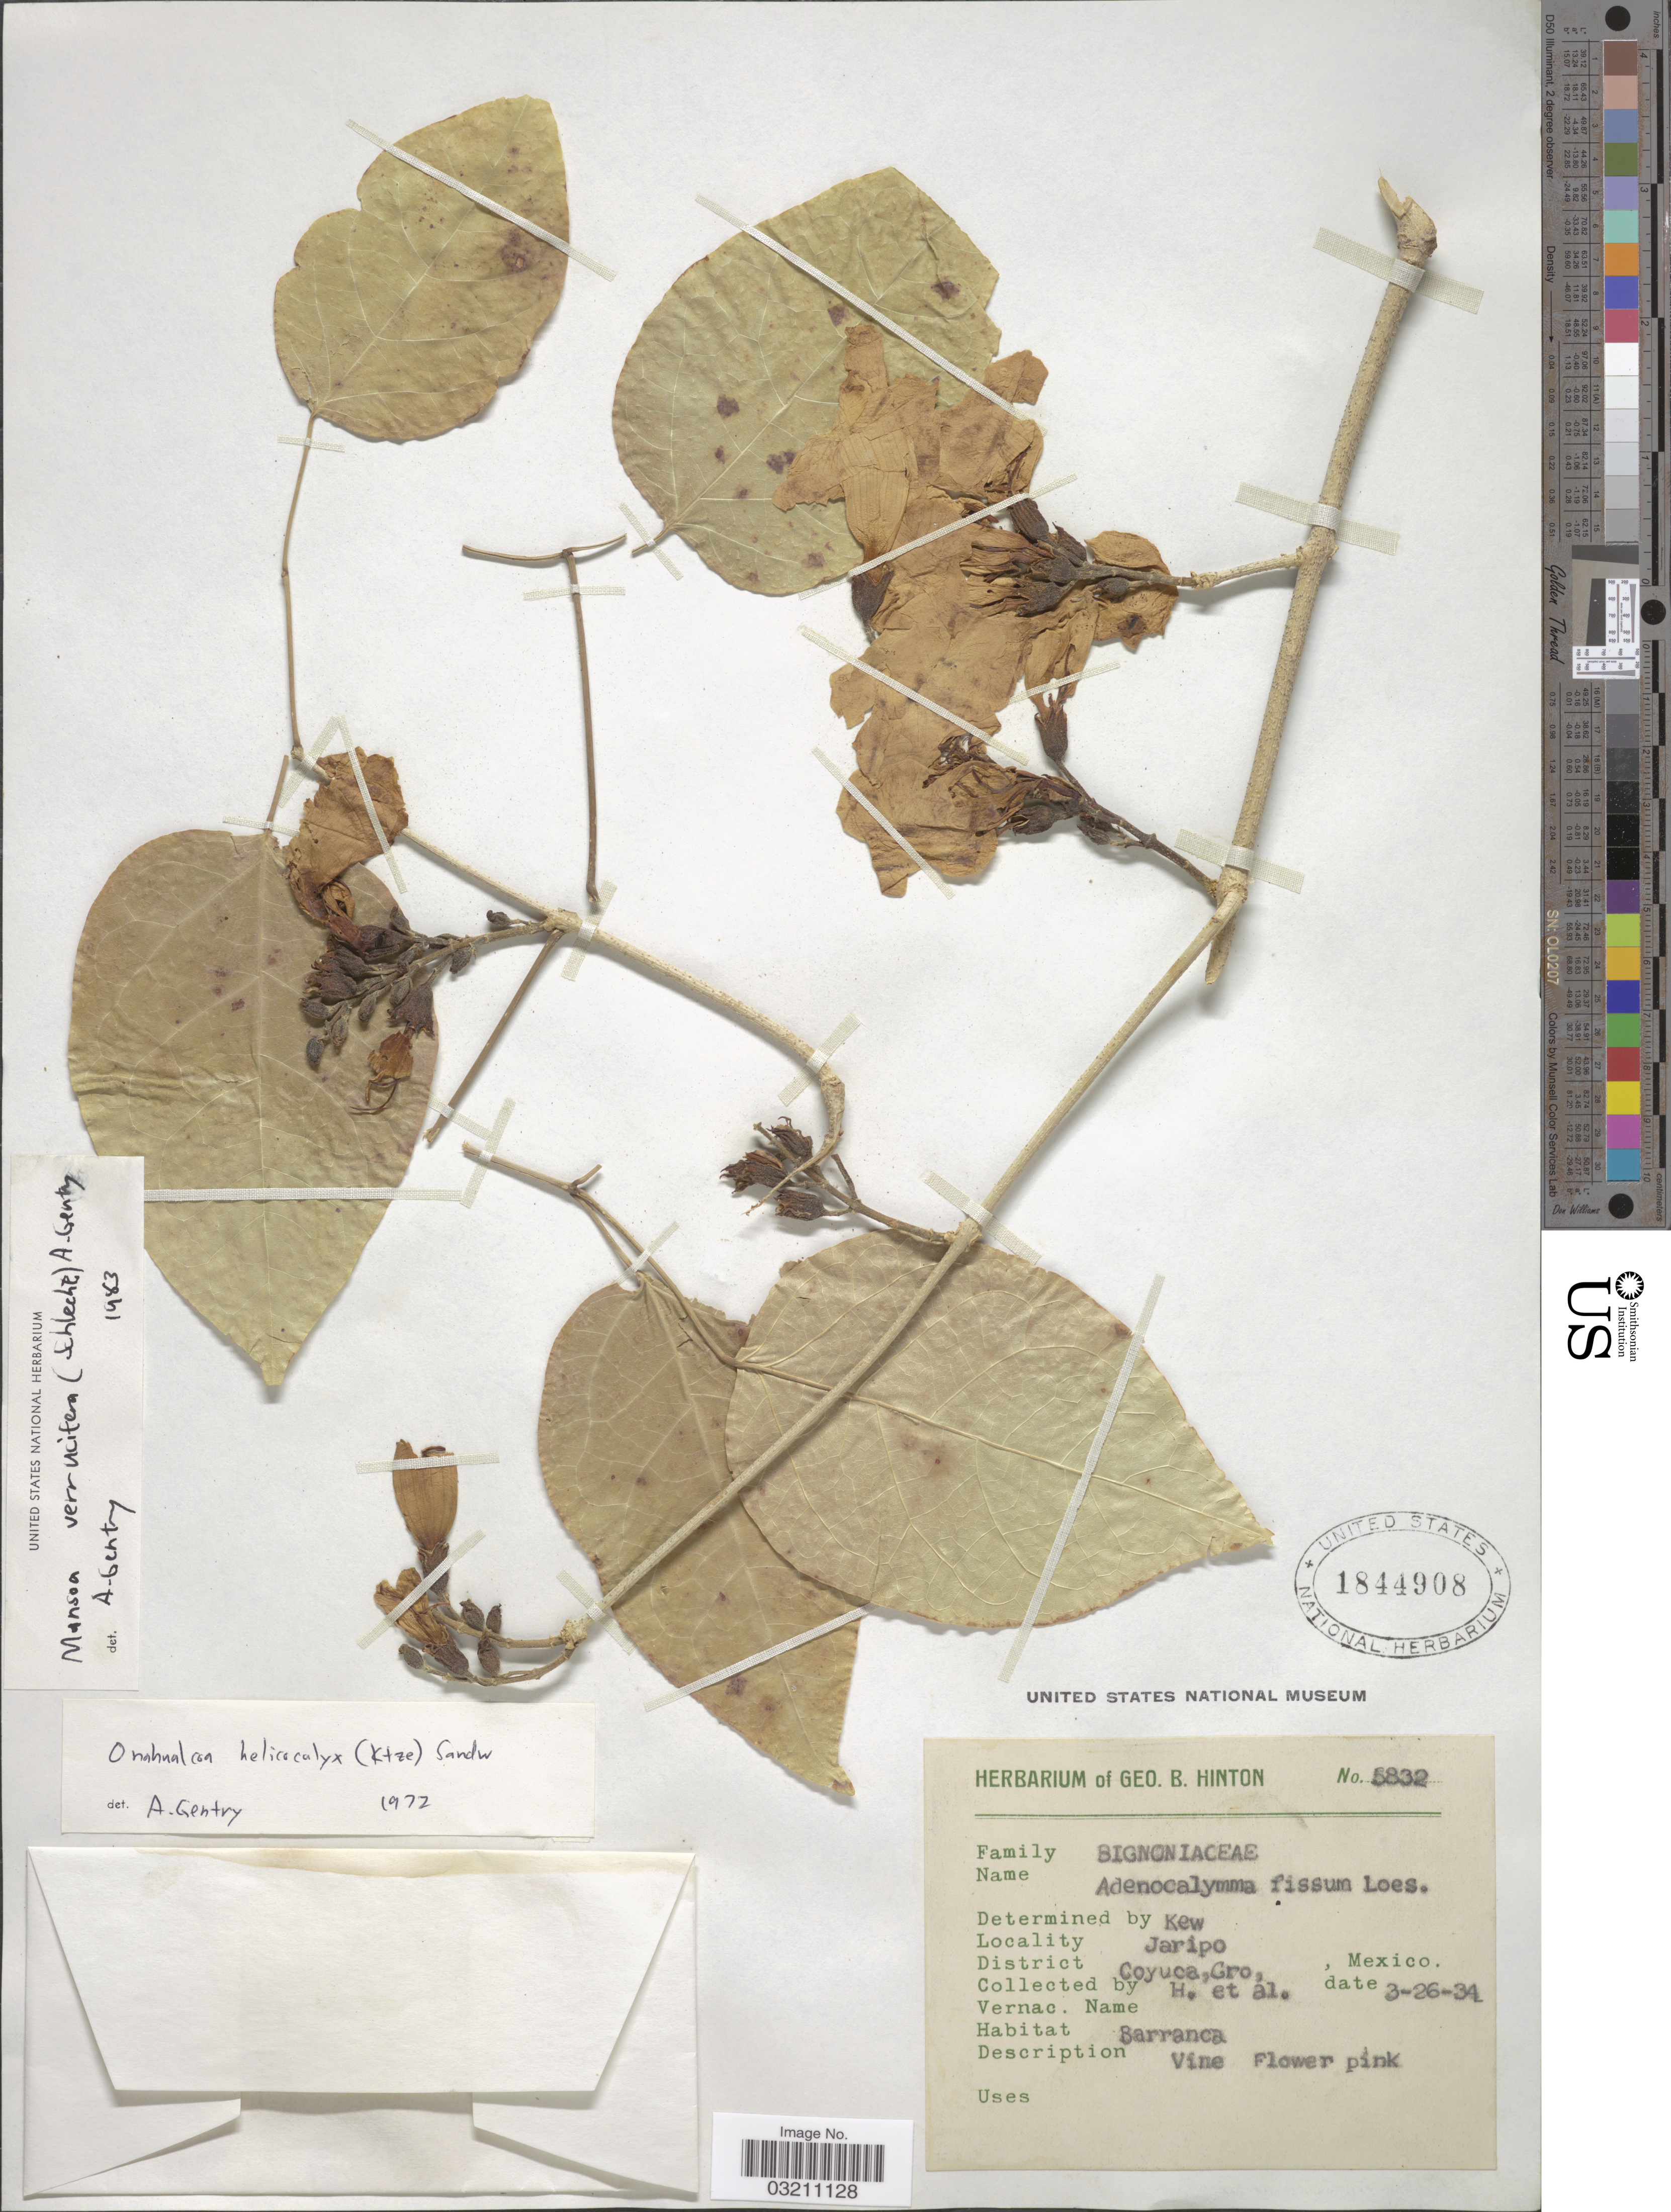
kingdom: Plantae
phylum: Tracheophyta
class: Magnoliopsida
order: Lamiales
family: Bignoniaceae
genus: Mansoa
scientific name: Mansoa verrucifera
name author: (Schltdl.) A.H. Gentry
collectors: G. B. Hinton & et al.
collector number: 5832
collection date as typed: Transcribed d/m/y: 26/3/34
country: Mexico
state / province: Guerrero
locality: Jaripo. District Coyuca, Gro.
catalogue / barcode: US 1844908